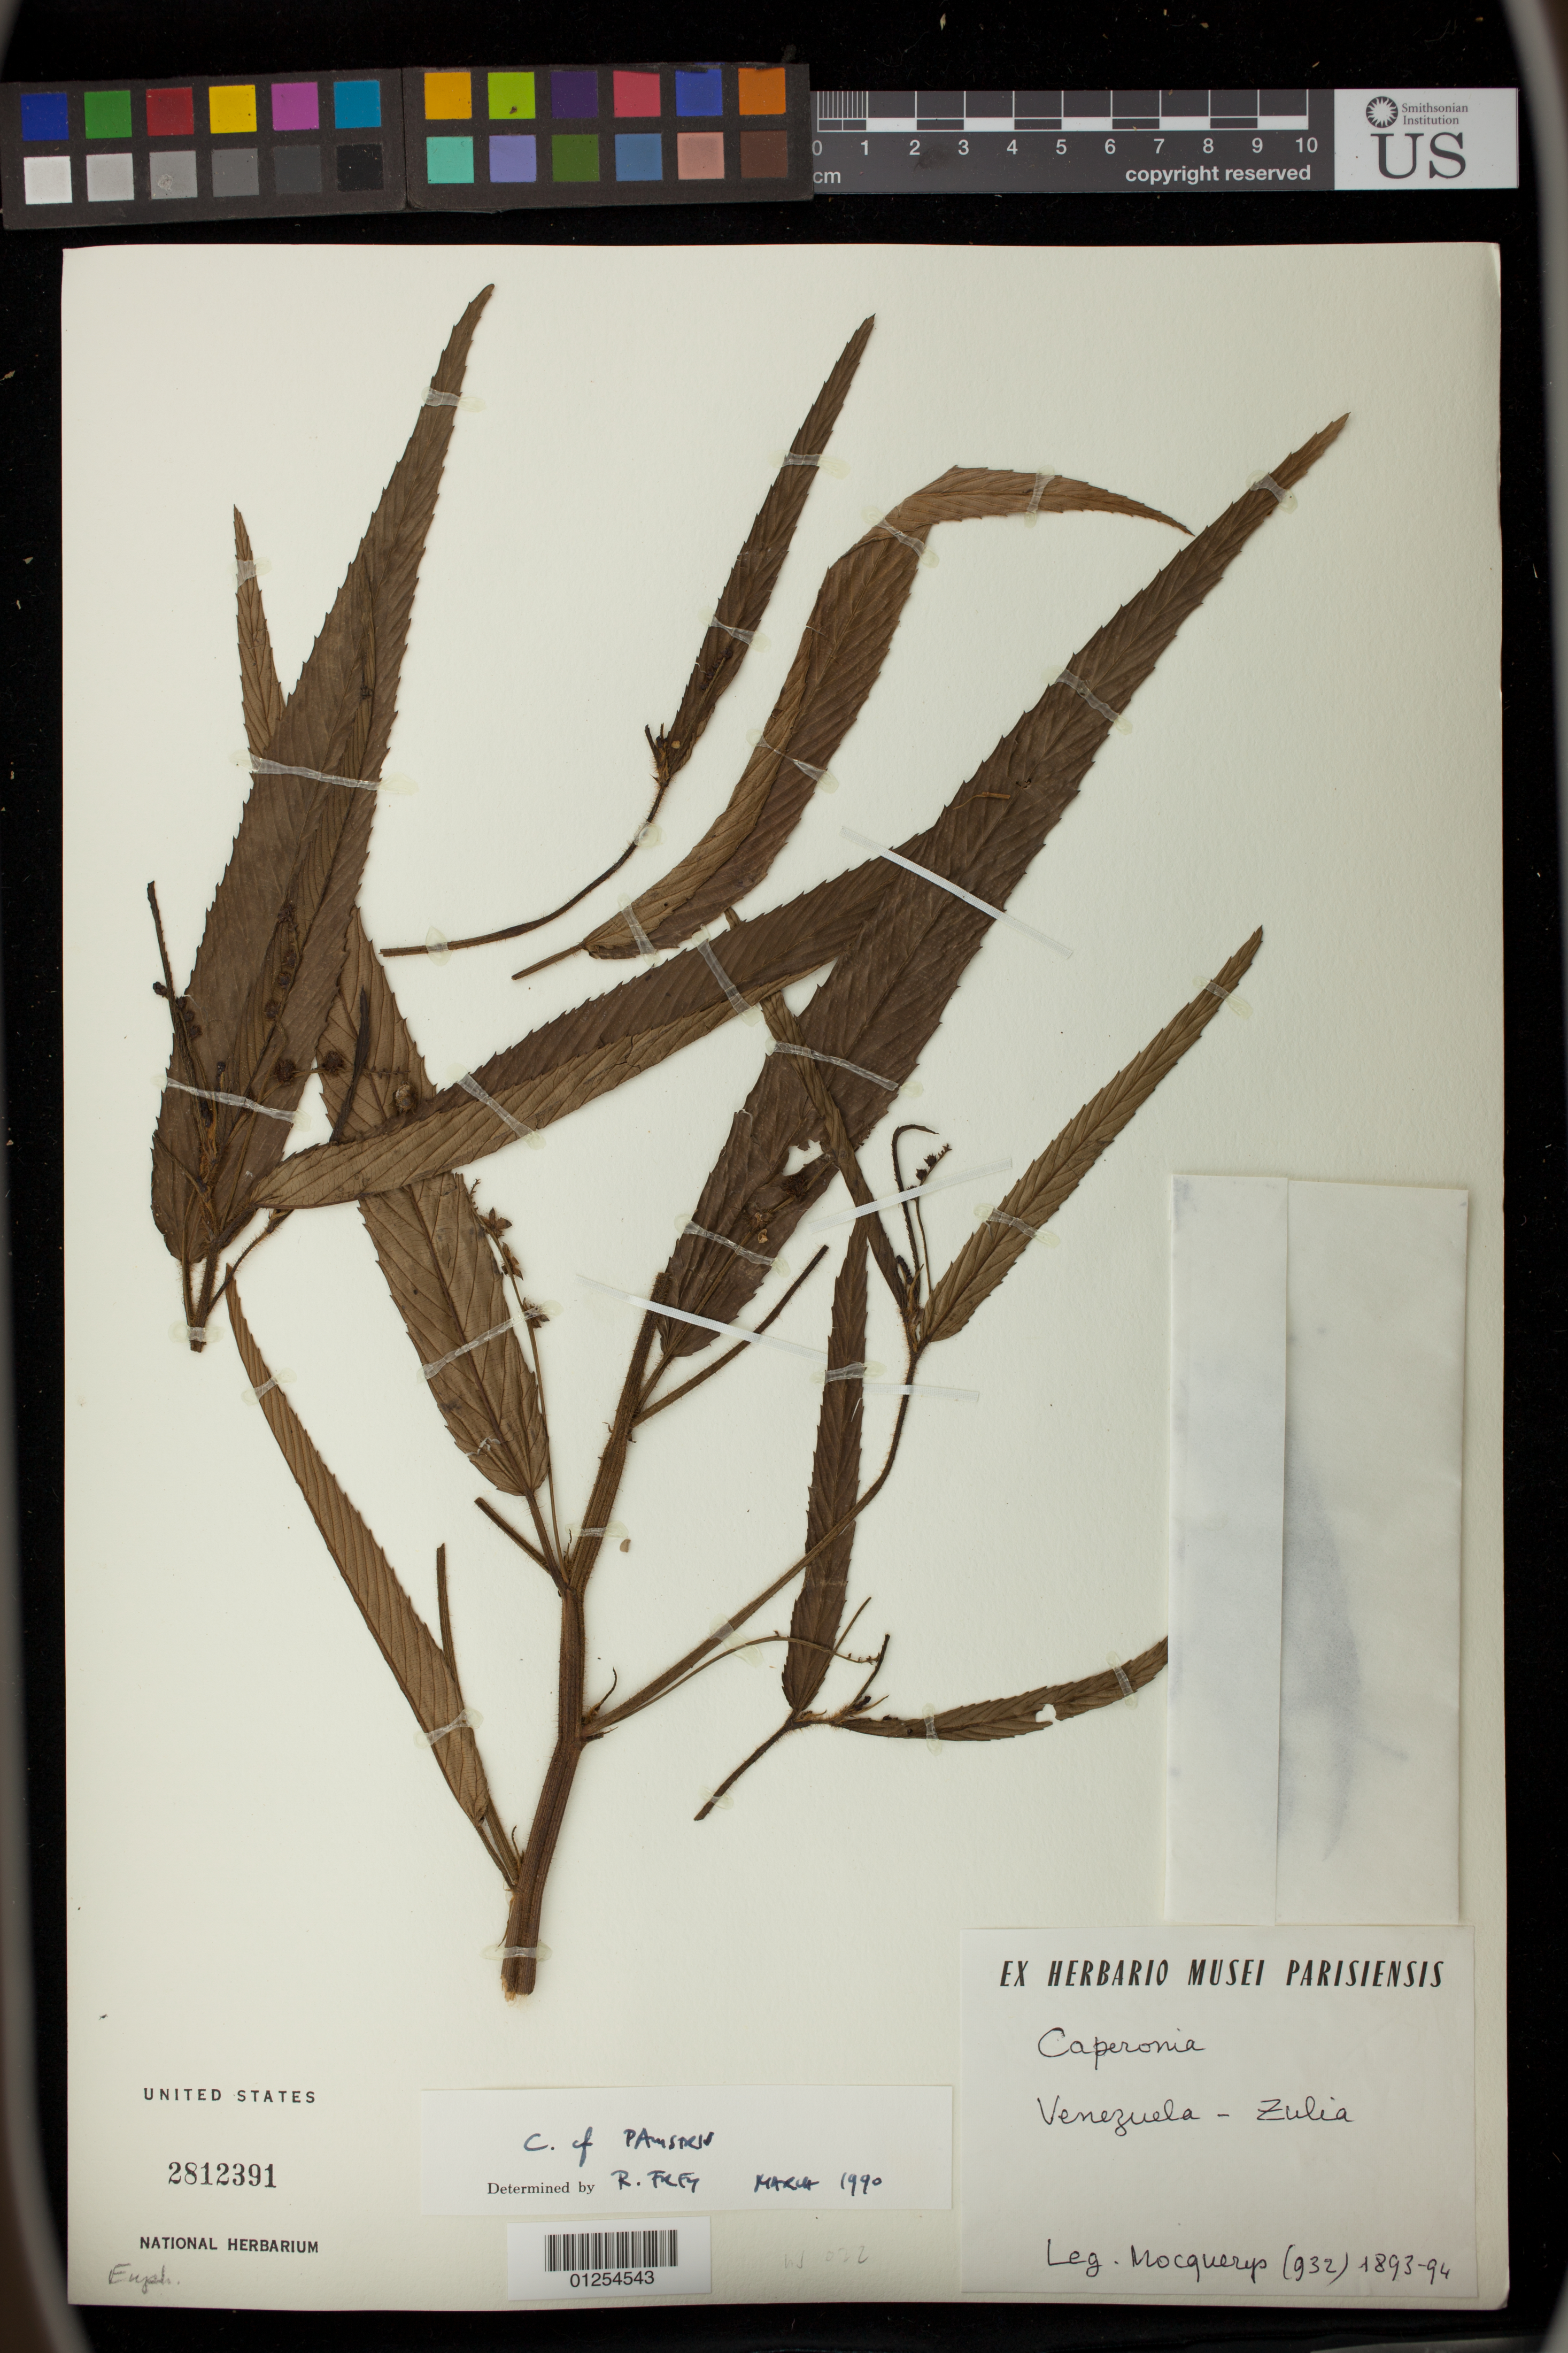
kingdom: Plantae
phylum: Tracheophyta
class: Magnoliopsida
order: Malpighiales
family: Euphorbiaceae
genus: Caperonia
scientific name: Caperonia palustris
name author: (L.) A. St.-Hil.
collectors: A. Mocquerys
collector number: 932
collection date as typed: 1893 - 1894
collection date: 1893/1894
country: Venezuela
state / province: Zulia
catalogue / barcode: US 2812391